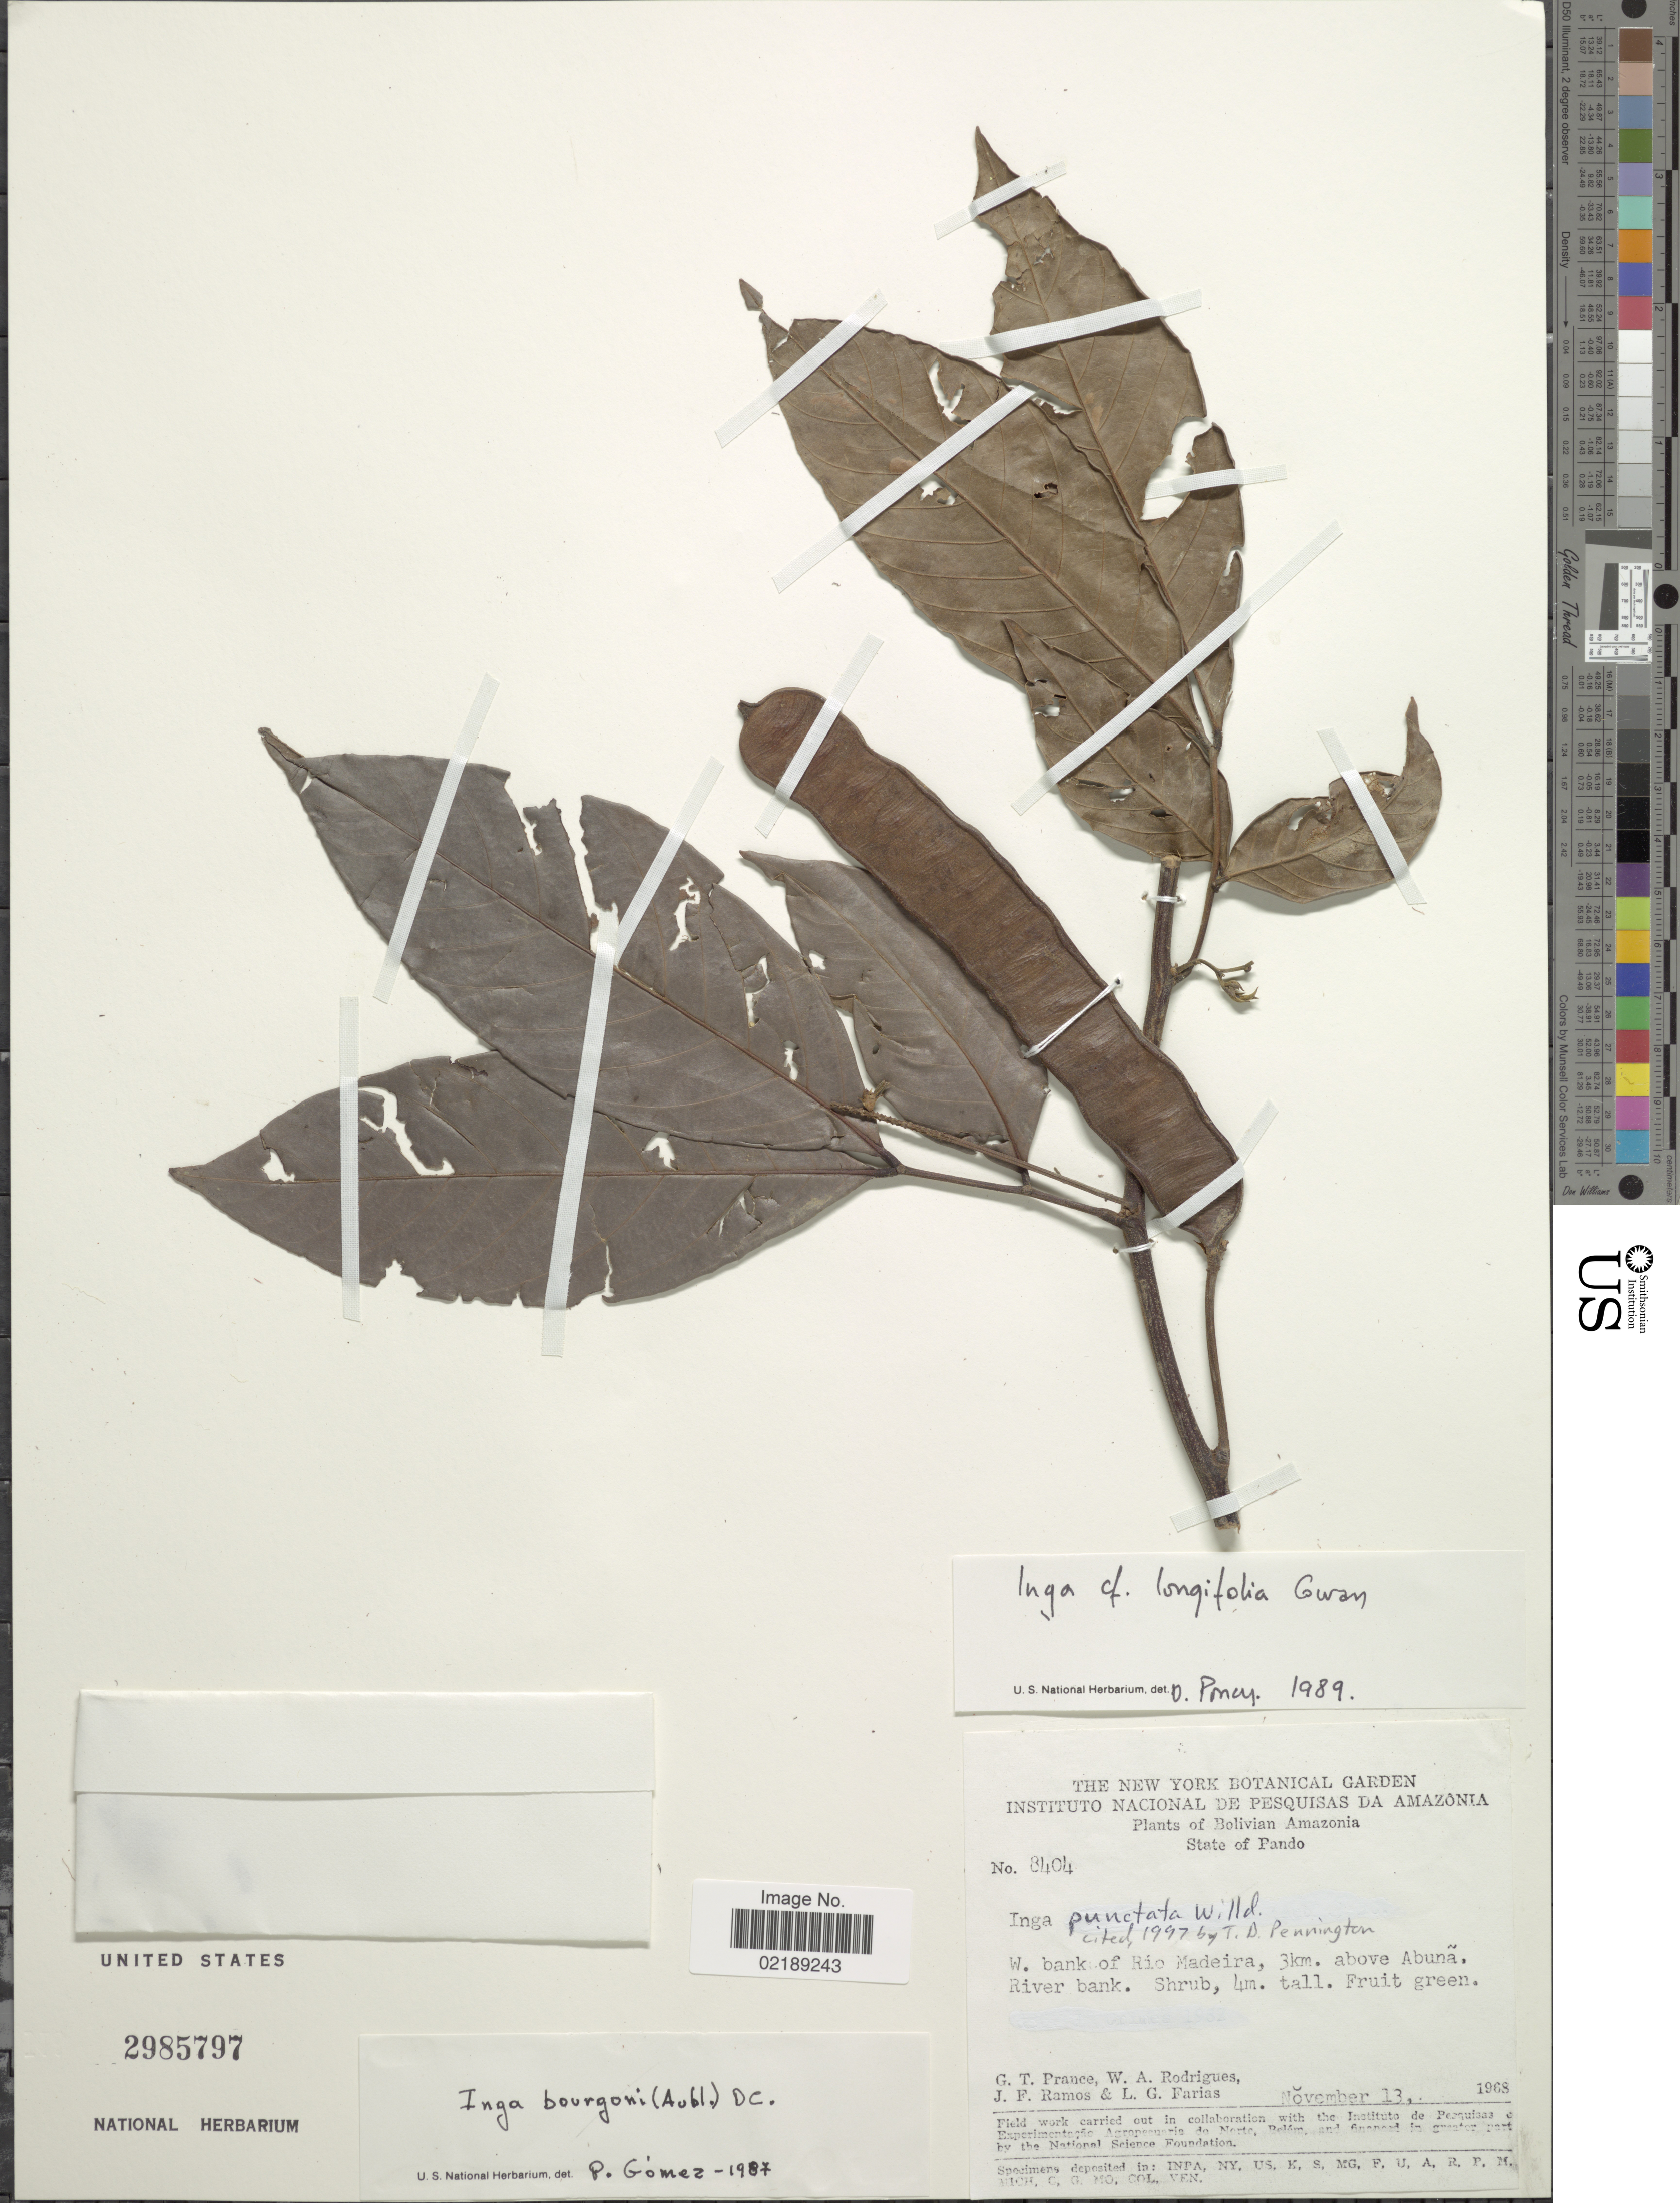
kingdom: Plantae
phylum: Tracheophyta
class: Magnoliopsida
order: Fabales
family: Fabaceae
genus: Inga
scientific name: Inga punctata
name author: Willd.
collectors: G. T. Prance, W. A. Rodrigues, J. F. Ramos & L. G. Farias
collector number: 8404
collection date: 1968-11-13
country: Bolivia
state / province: Pando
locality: Bolivian Amazonia, W. bank of Rio Madeira, 3 km. above Abuna, River bank.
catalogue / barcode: US 2985797